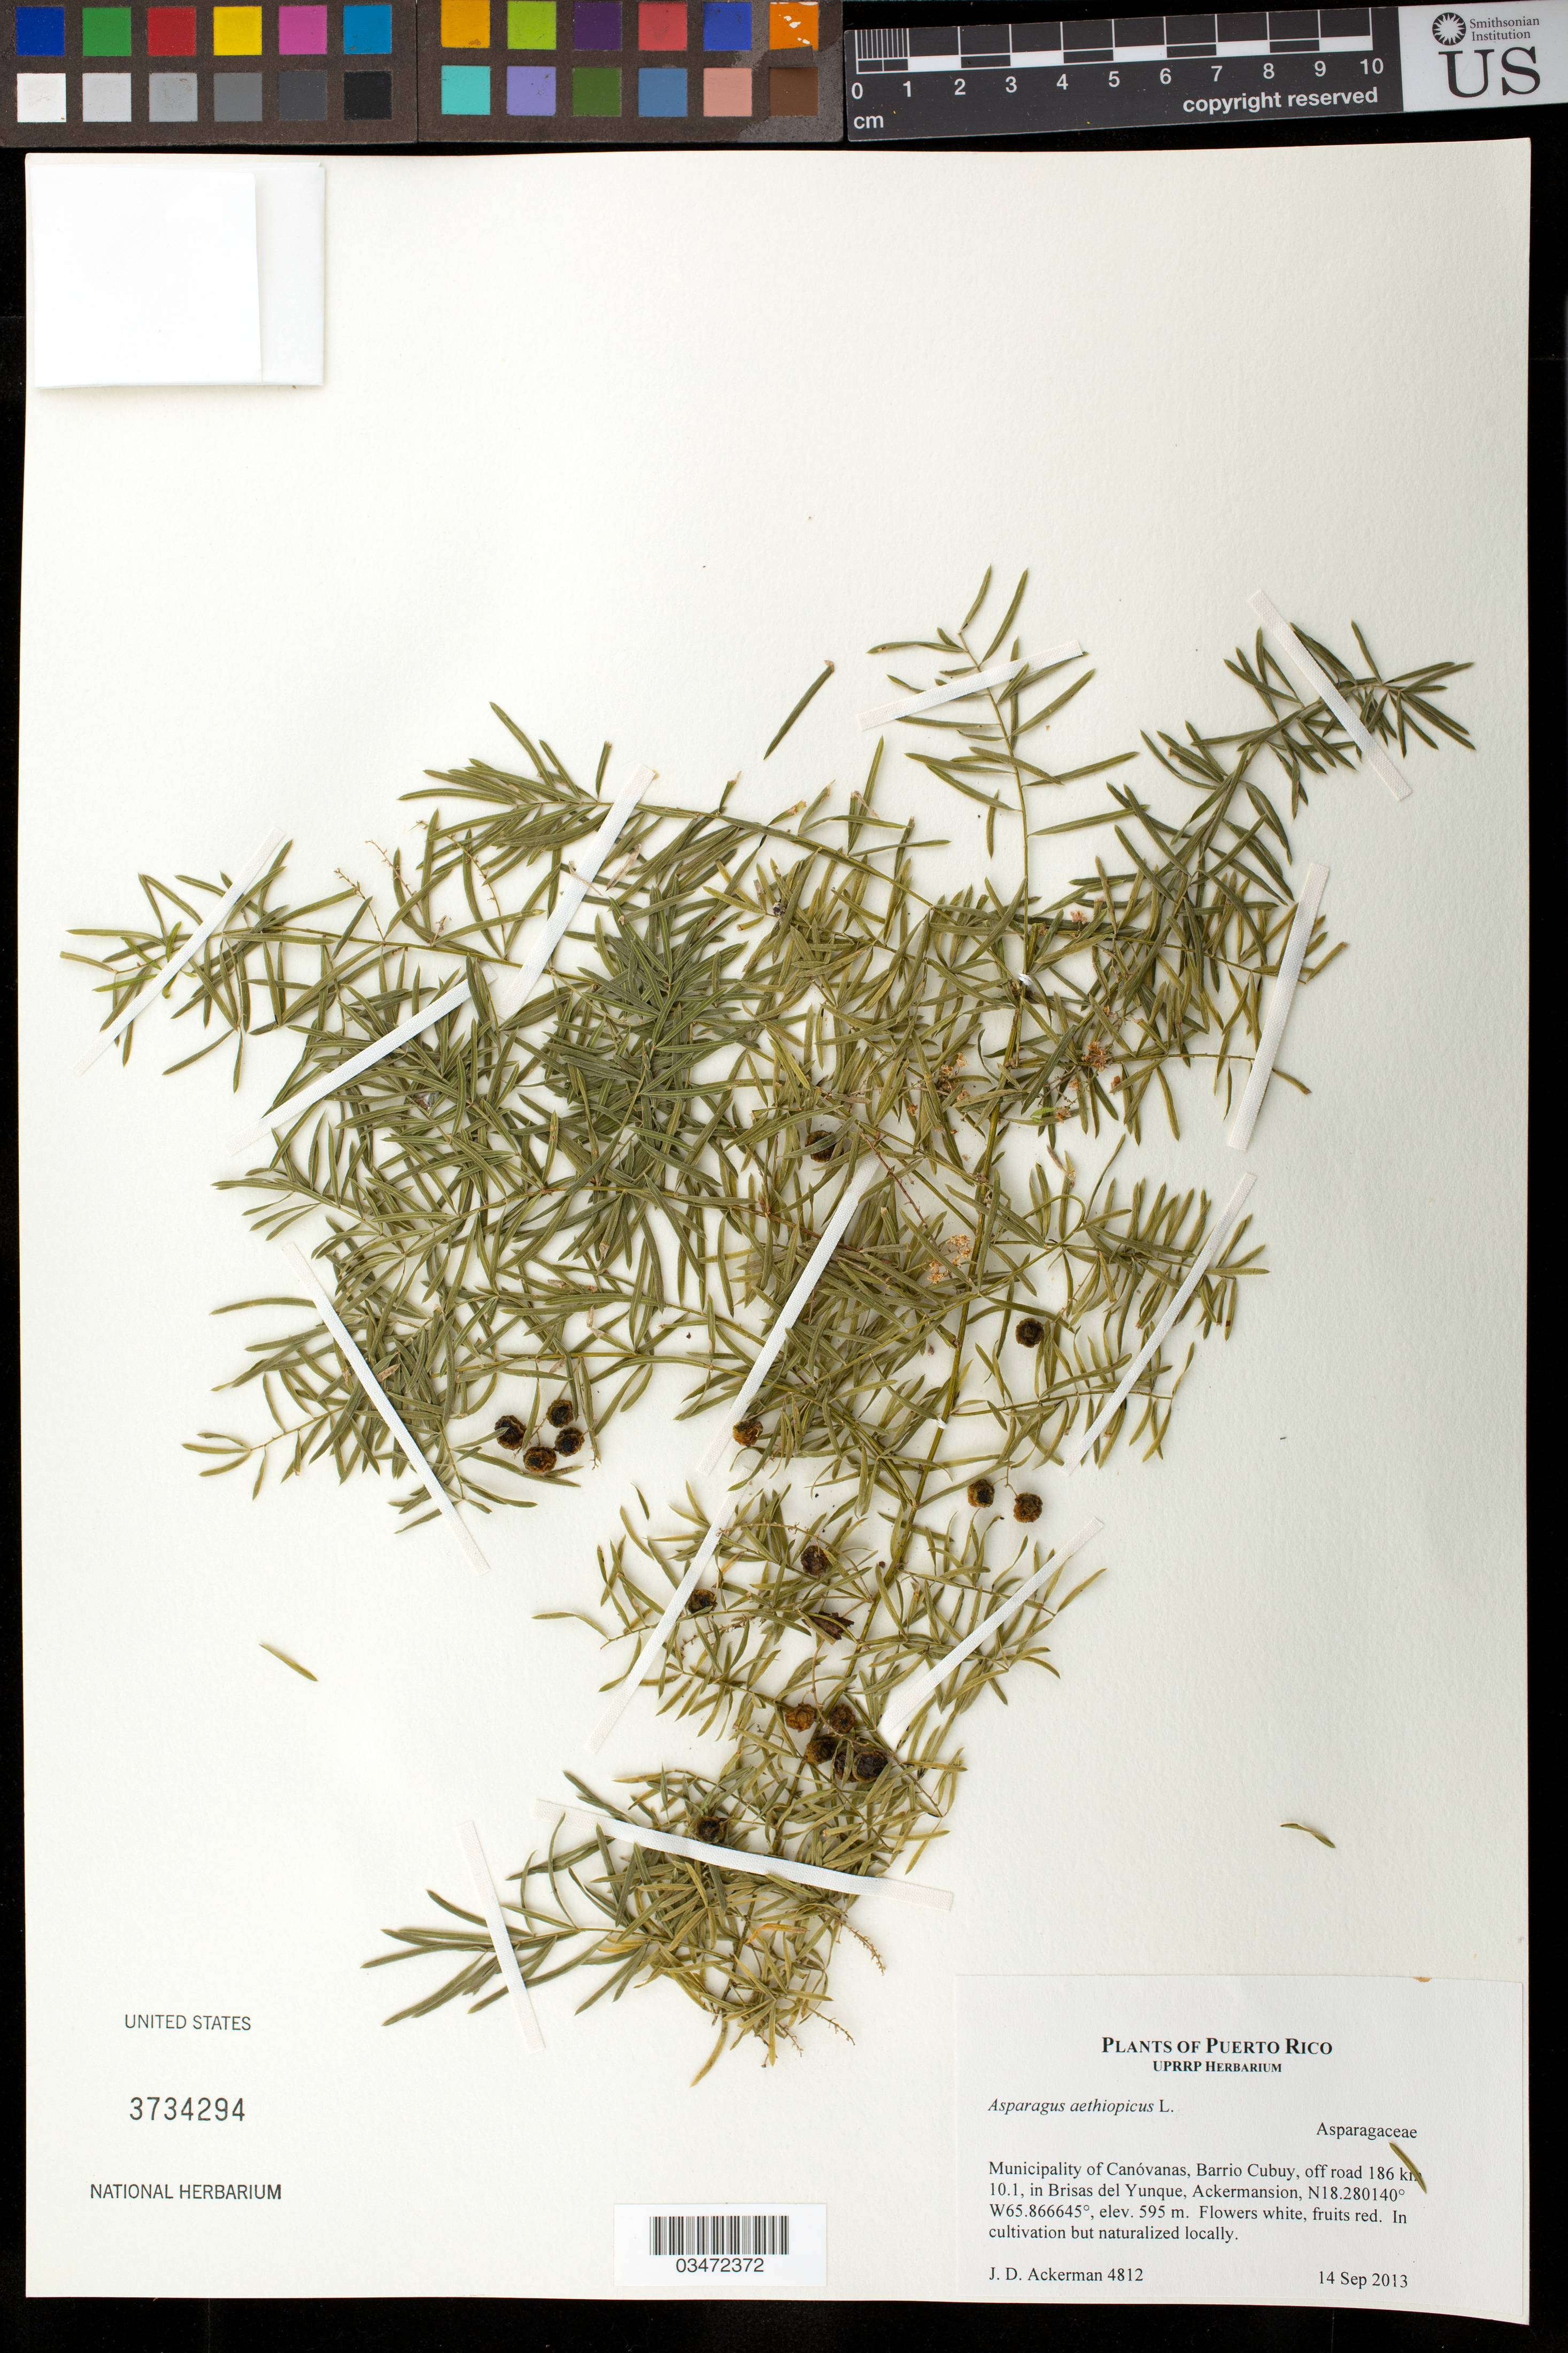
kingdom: Plantae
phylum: Tracheophyta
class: Liliopsida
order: Asparagales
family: Asparagaceae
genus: Asparagus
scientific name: Asparagus aethiopicus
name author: L.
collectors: J. D. Ackerman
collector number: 4812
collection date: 2013-09-14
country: Puerto Rico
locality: Canóvans, Barrio Cubuy, off road 186 km 10.1, in Brisas del Yunque, Ackermansion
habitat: In cultivatioin but naturalized locally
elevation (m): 595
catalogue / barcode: US 3734294